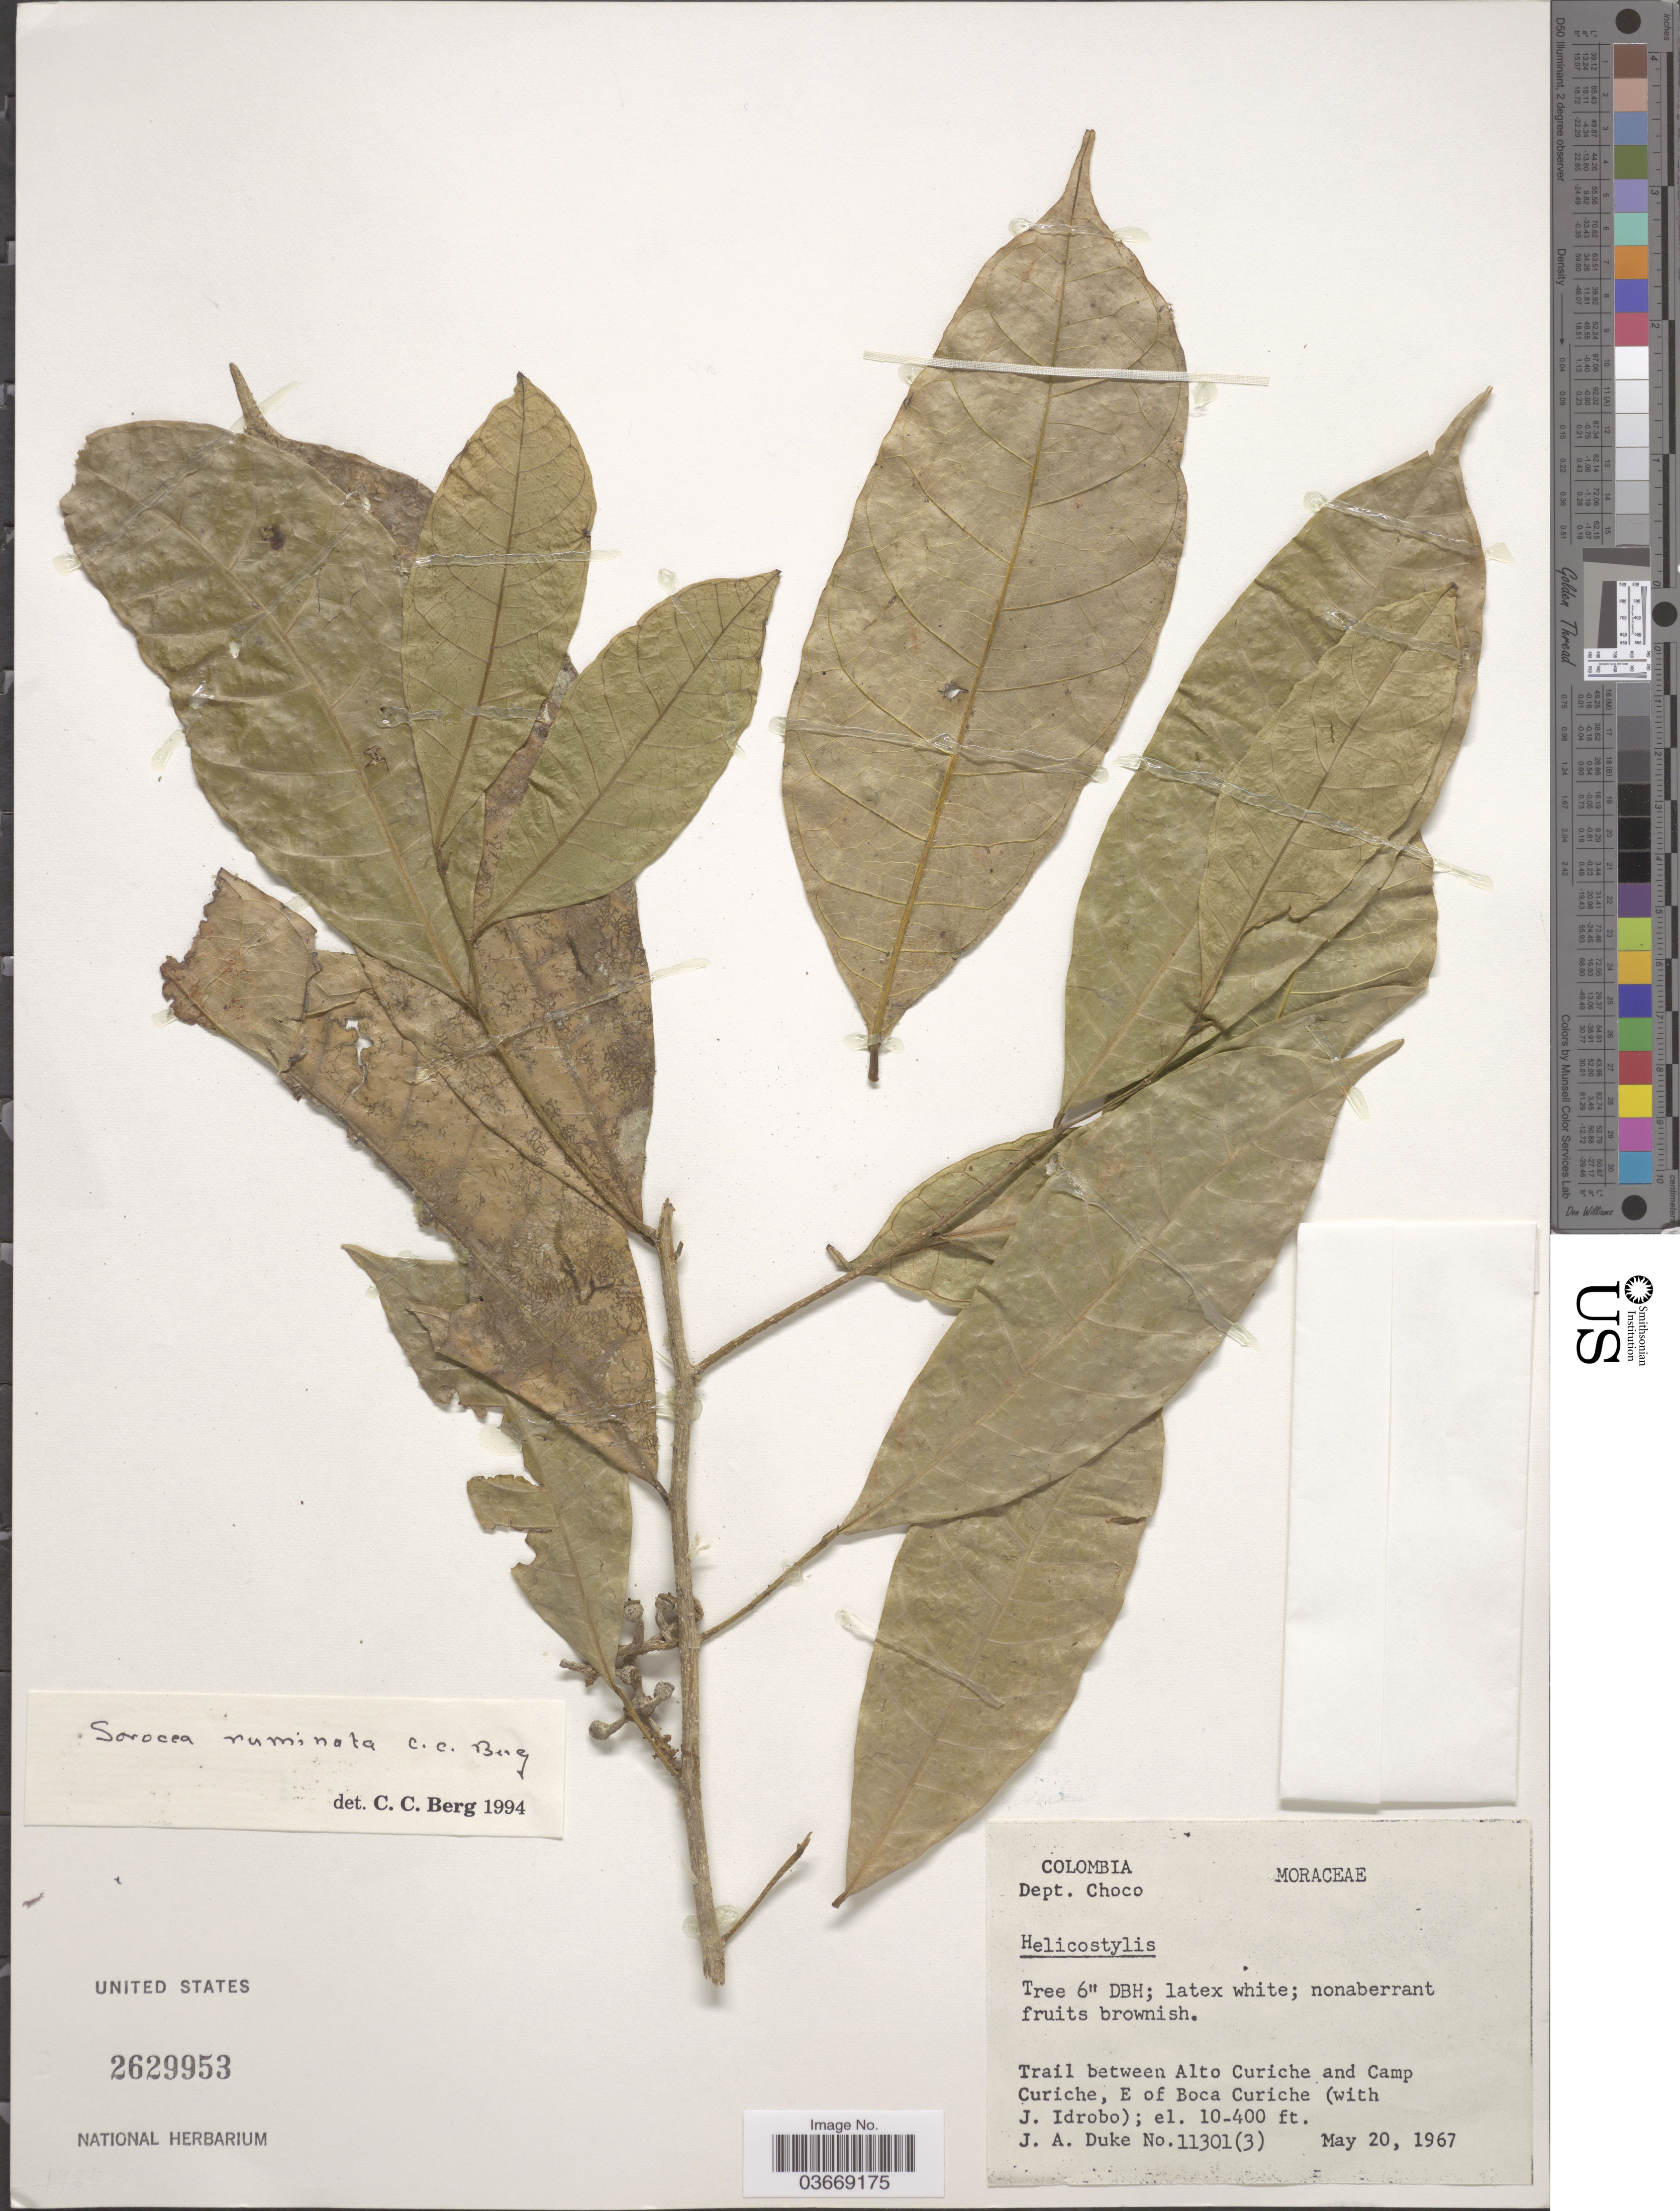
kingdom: Plantae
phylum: Tracheophyta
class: Magnoliopsida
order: Rosales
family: Moraceae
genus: Sorocea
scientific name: Sorocea ruminata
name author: C.C. Berg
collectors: J. A. Duke & J. M. Idrobo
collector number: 11301(3)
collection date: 1967-05-20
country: Colombia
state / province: Chocó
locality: Dept. Choco. Trail between Alto Curiche and Camp Curiche, E of Boca Curiche.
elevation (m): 3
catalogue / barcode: US 2629953